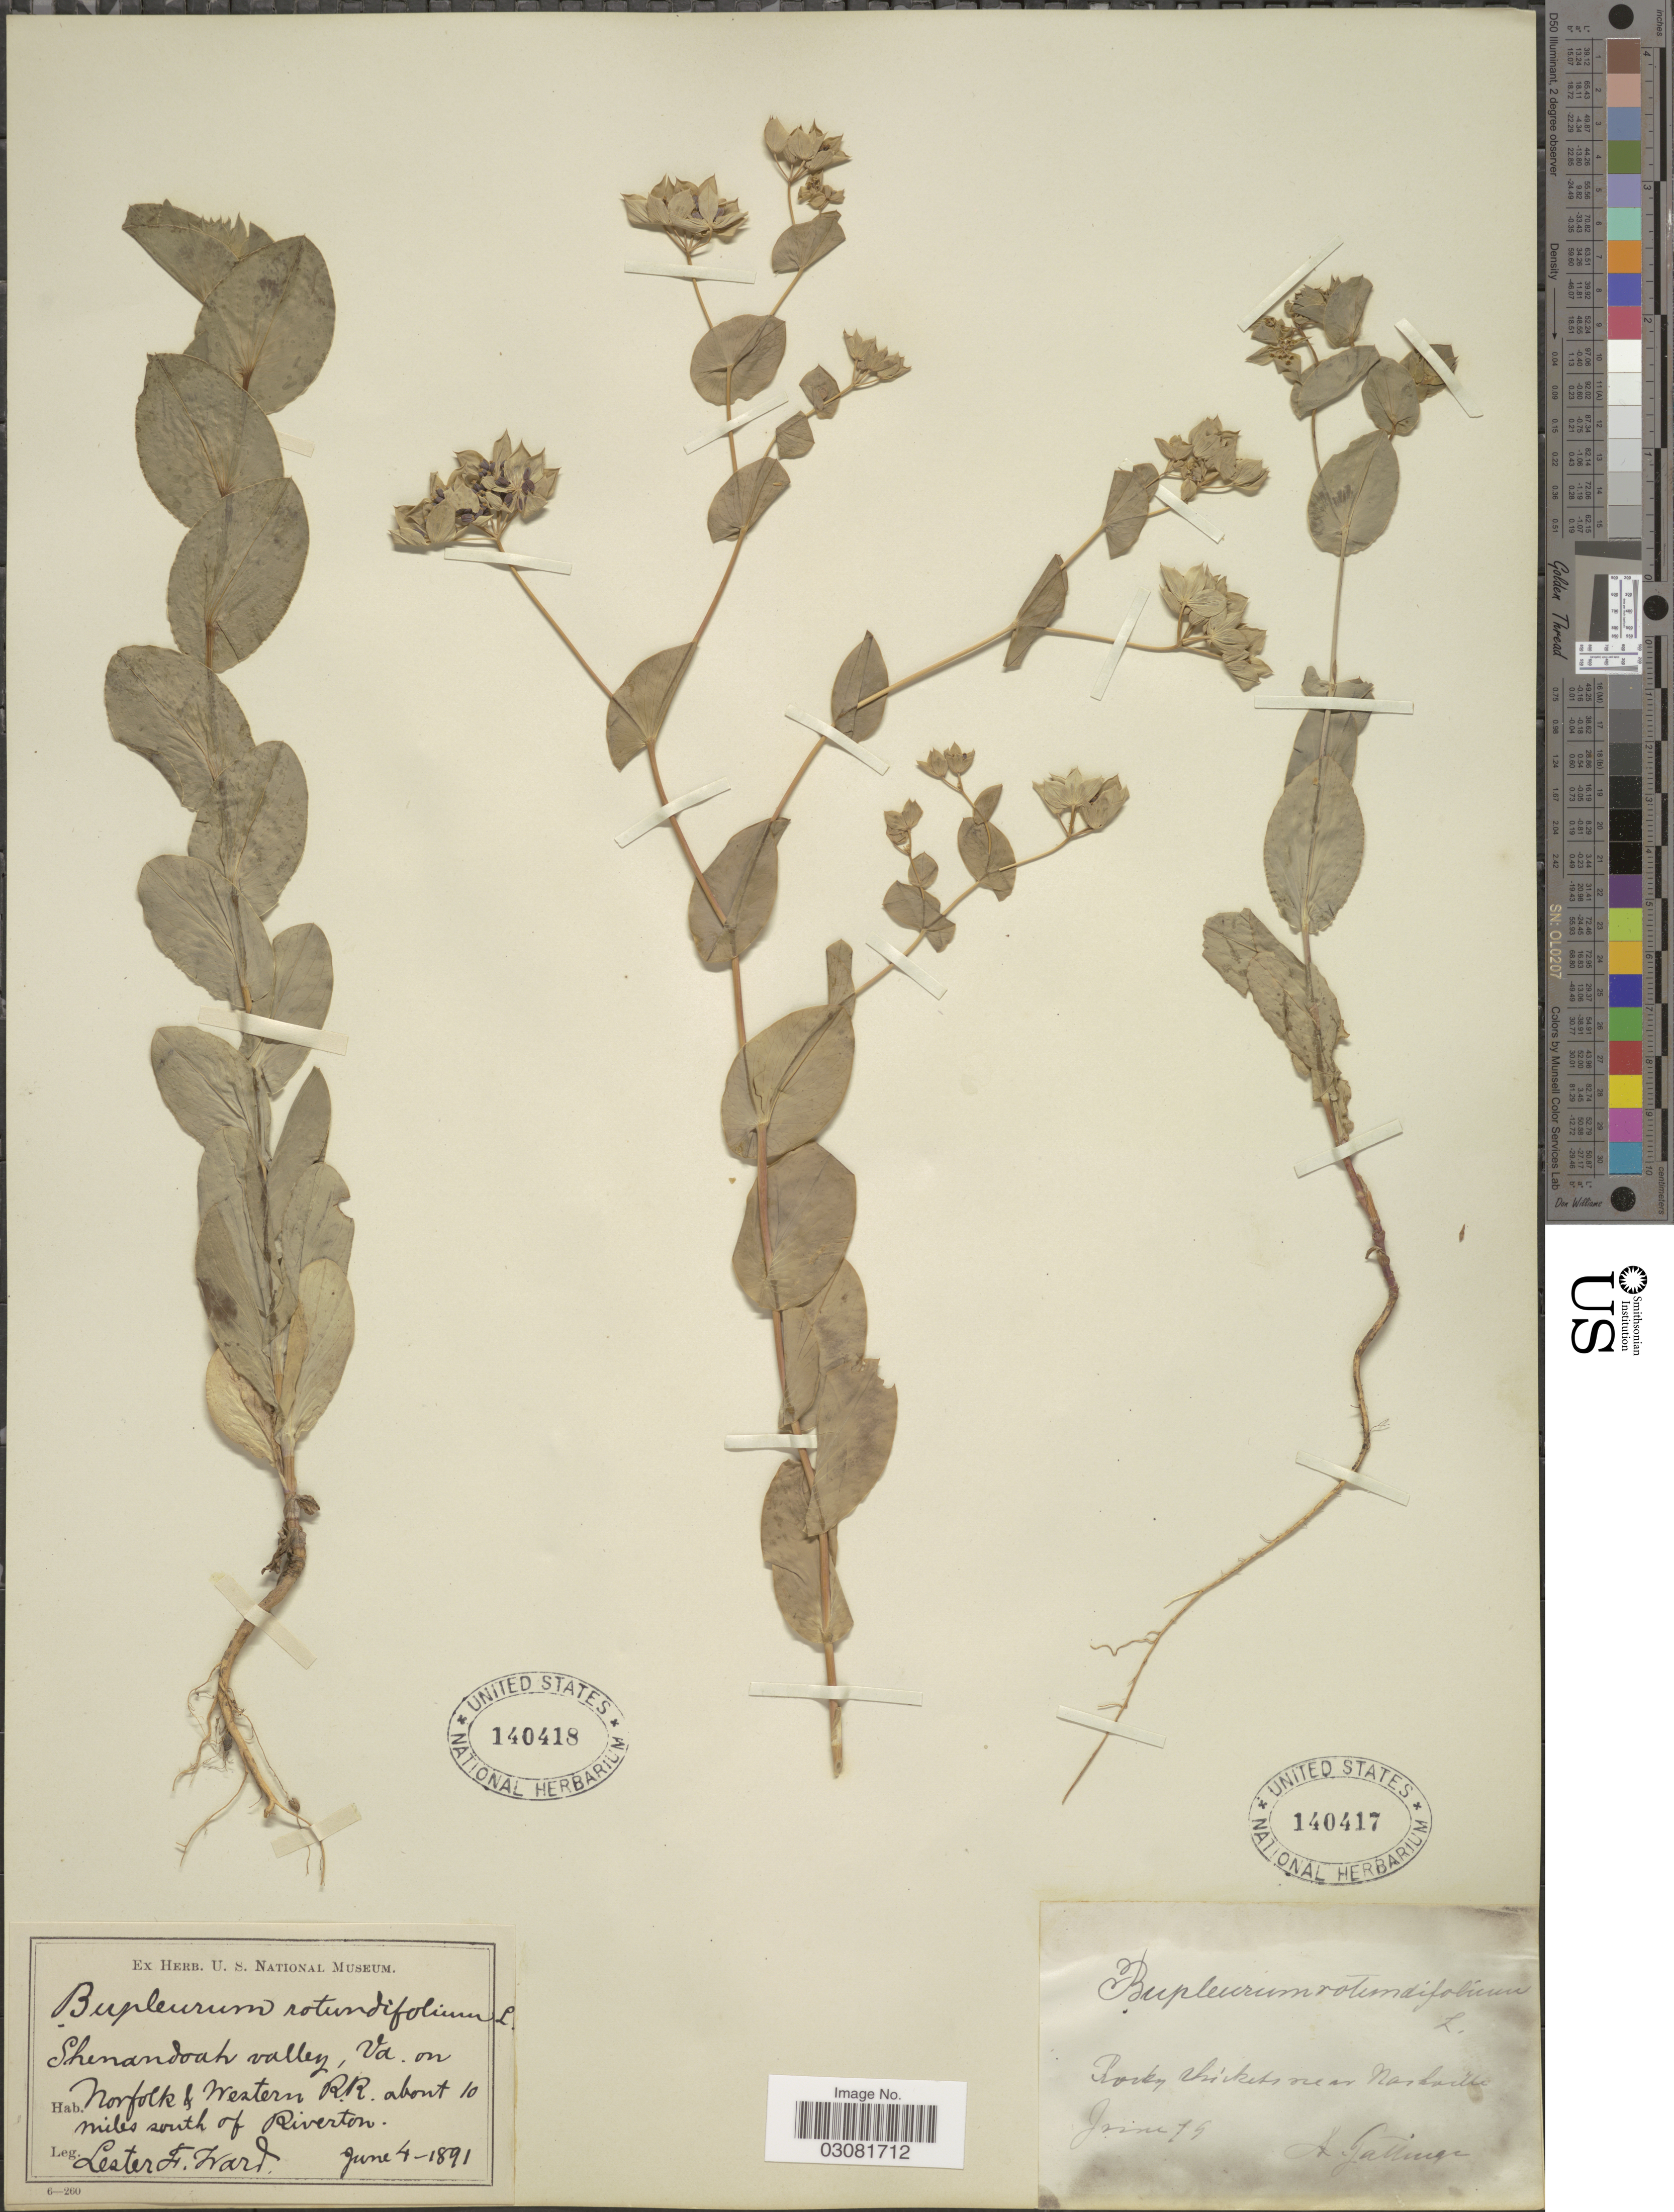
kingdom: Plantae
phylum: Tracheophyta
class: Magnoliopsida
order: Apiales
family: Apiaceae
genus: Bupleurum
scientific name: Bupleurum rotundifolium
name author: L.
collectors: L. F. Ward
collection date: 1891-06-04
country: United States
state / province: Virginia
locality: Shenandoah valley, on Norfolk & Western R.R. about 10 miles south of Riverton.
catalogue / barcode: US 140418